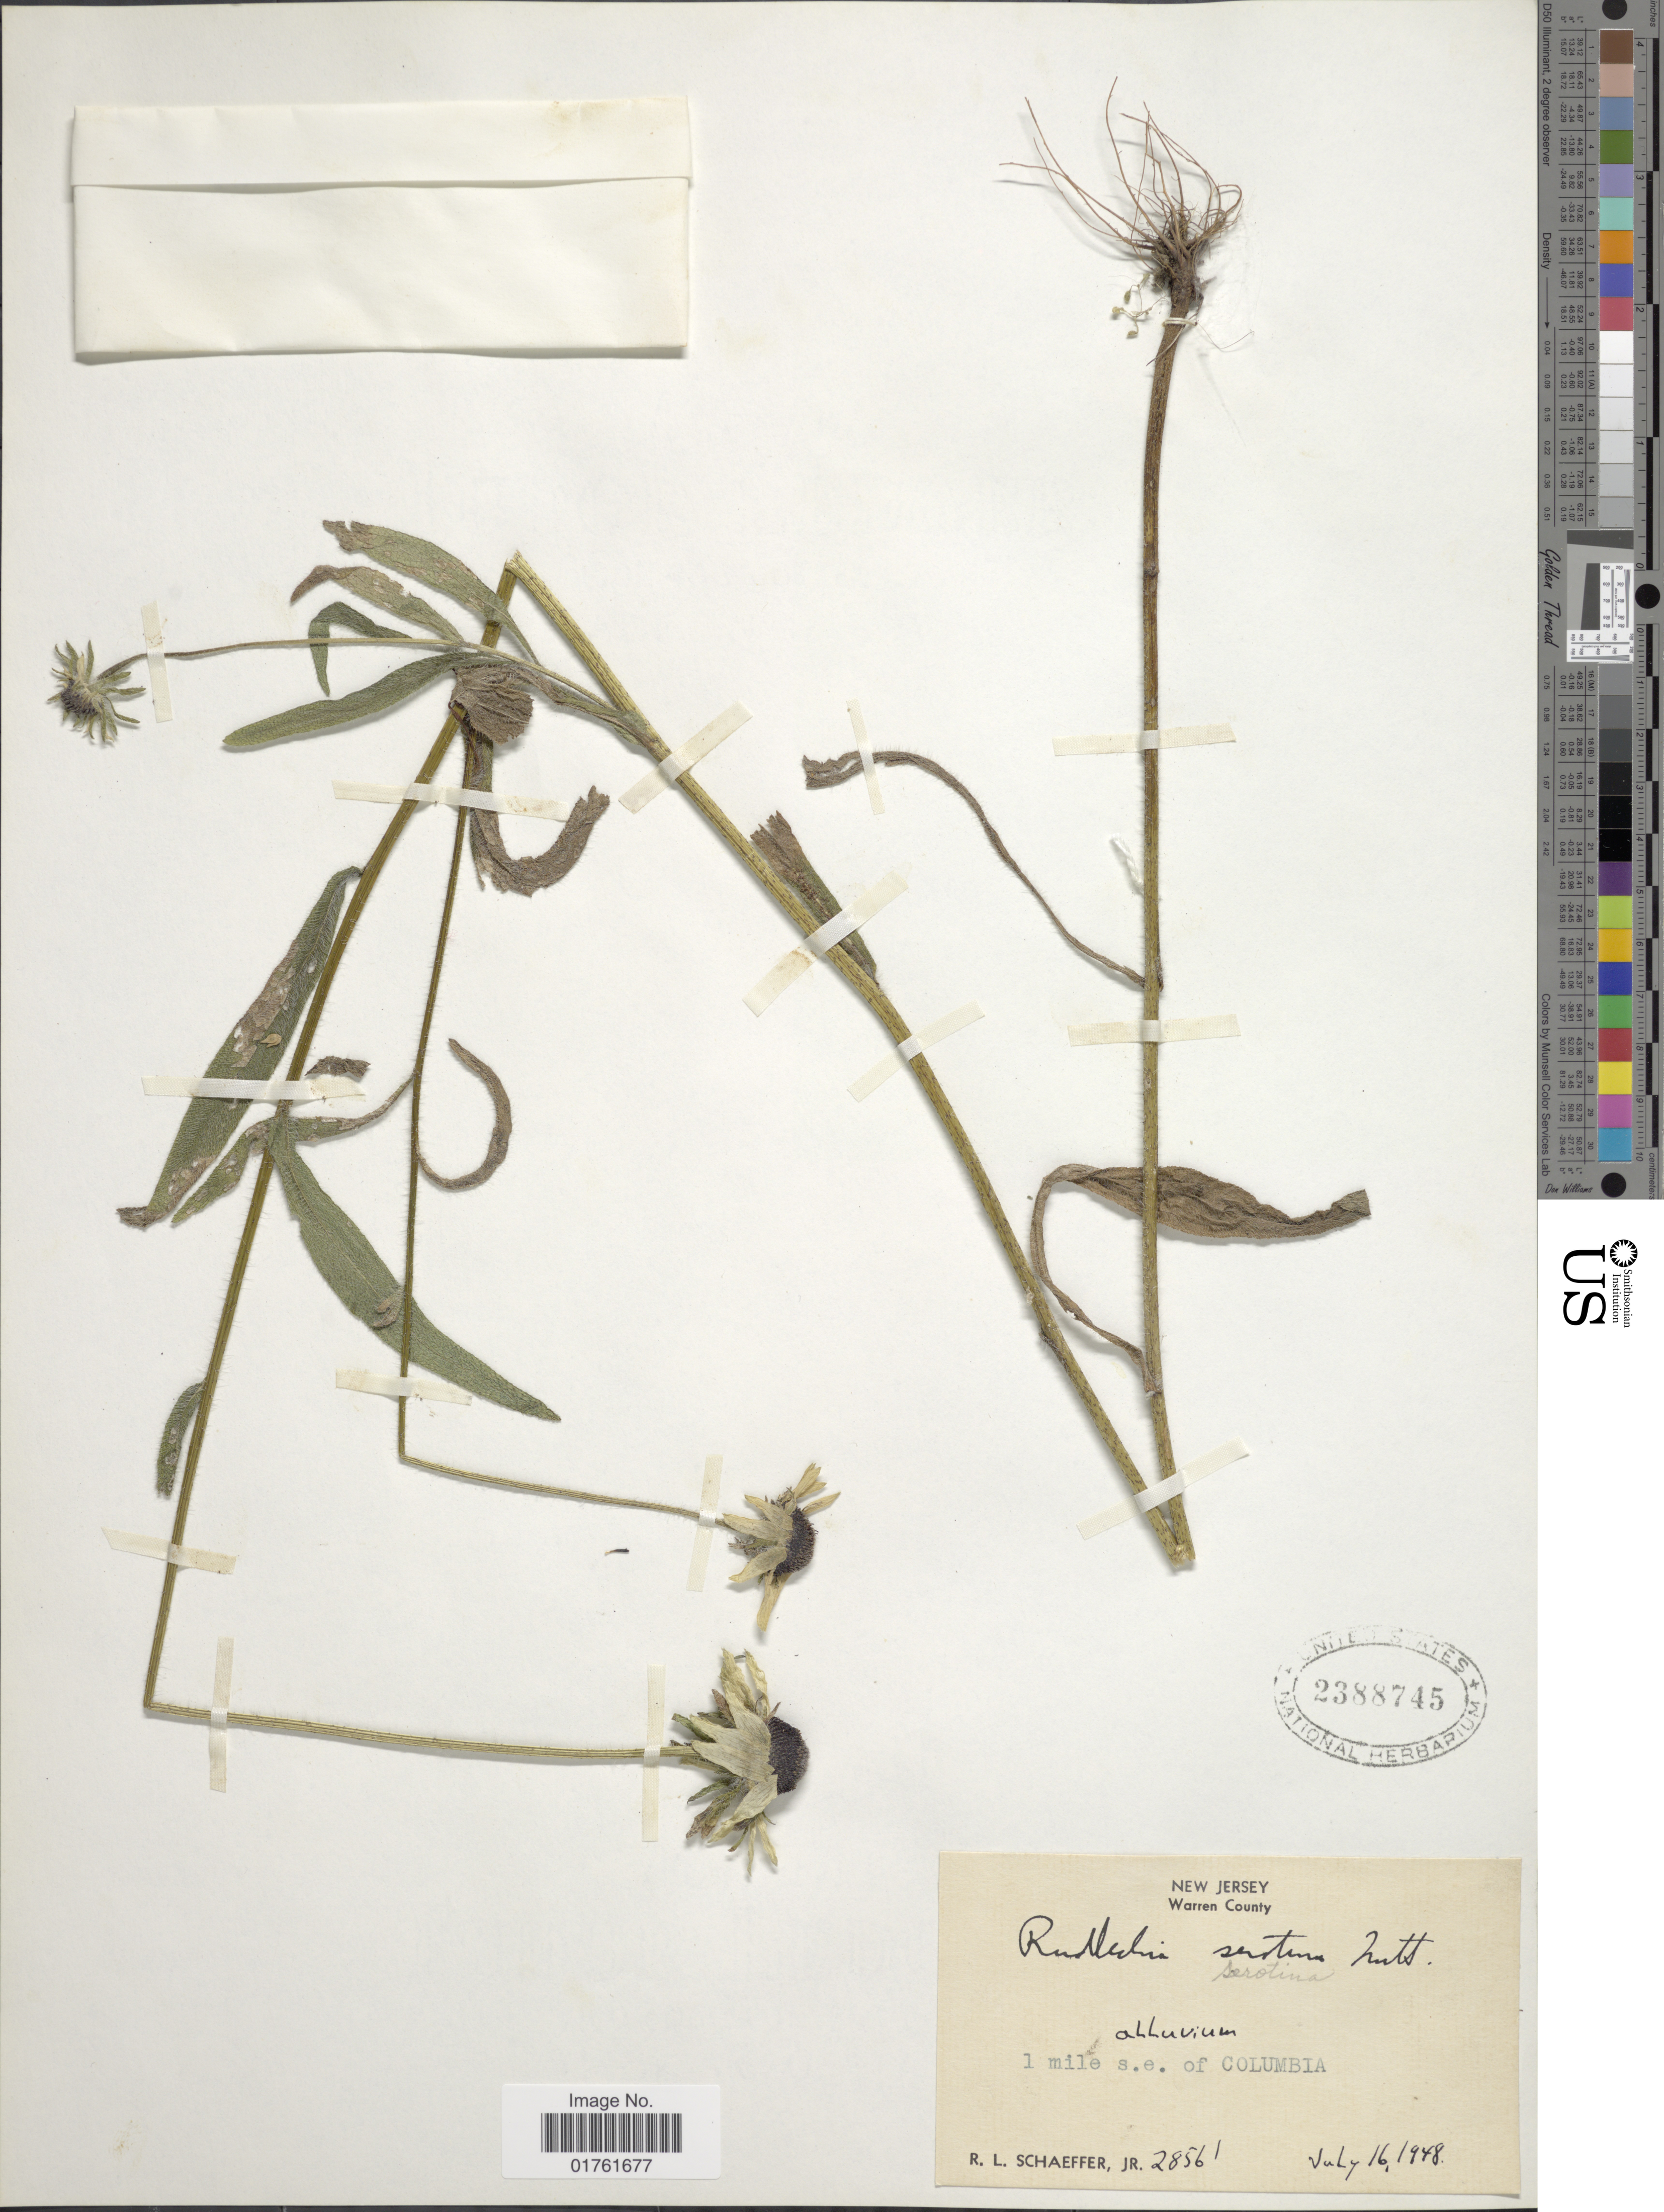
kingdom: Plantae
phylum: Tracheophyta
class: Magnoliopsida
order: Asterales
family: Asteraceae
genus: Rudbeckia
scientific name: Rudbeckia serotina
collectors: R. L. Schaeffer Jr.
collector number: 28561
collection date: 1948-07-16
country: United States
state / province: New Jersey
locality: Warren County, 1 mile s.e. of Columbia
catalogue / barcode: US 2388745